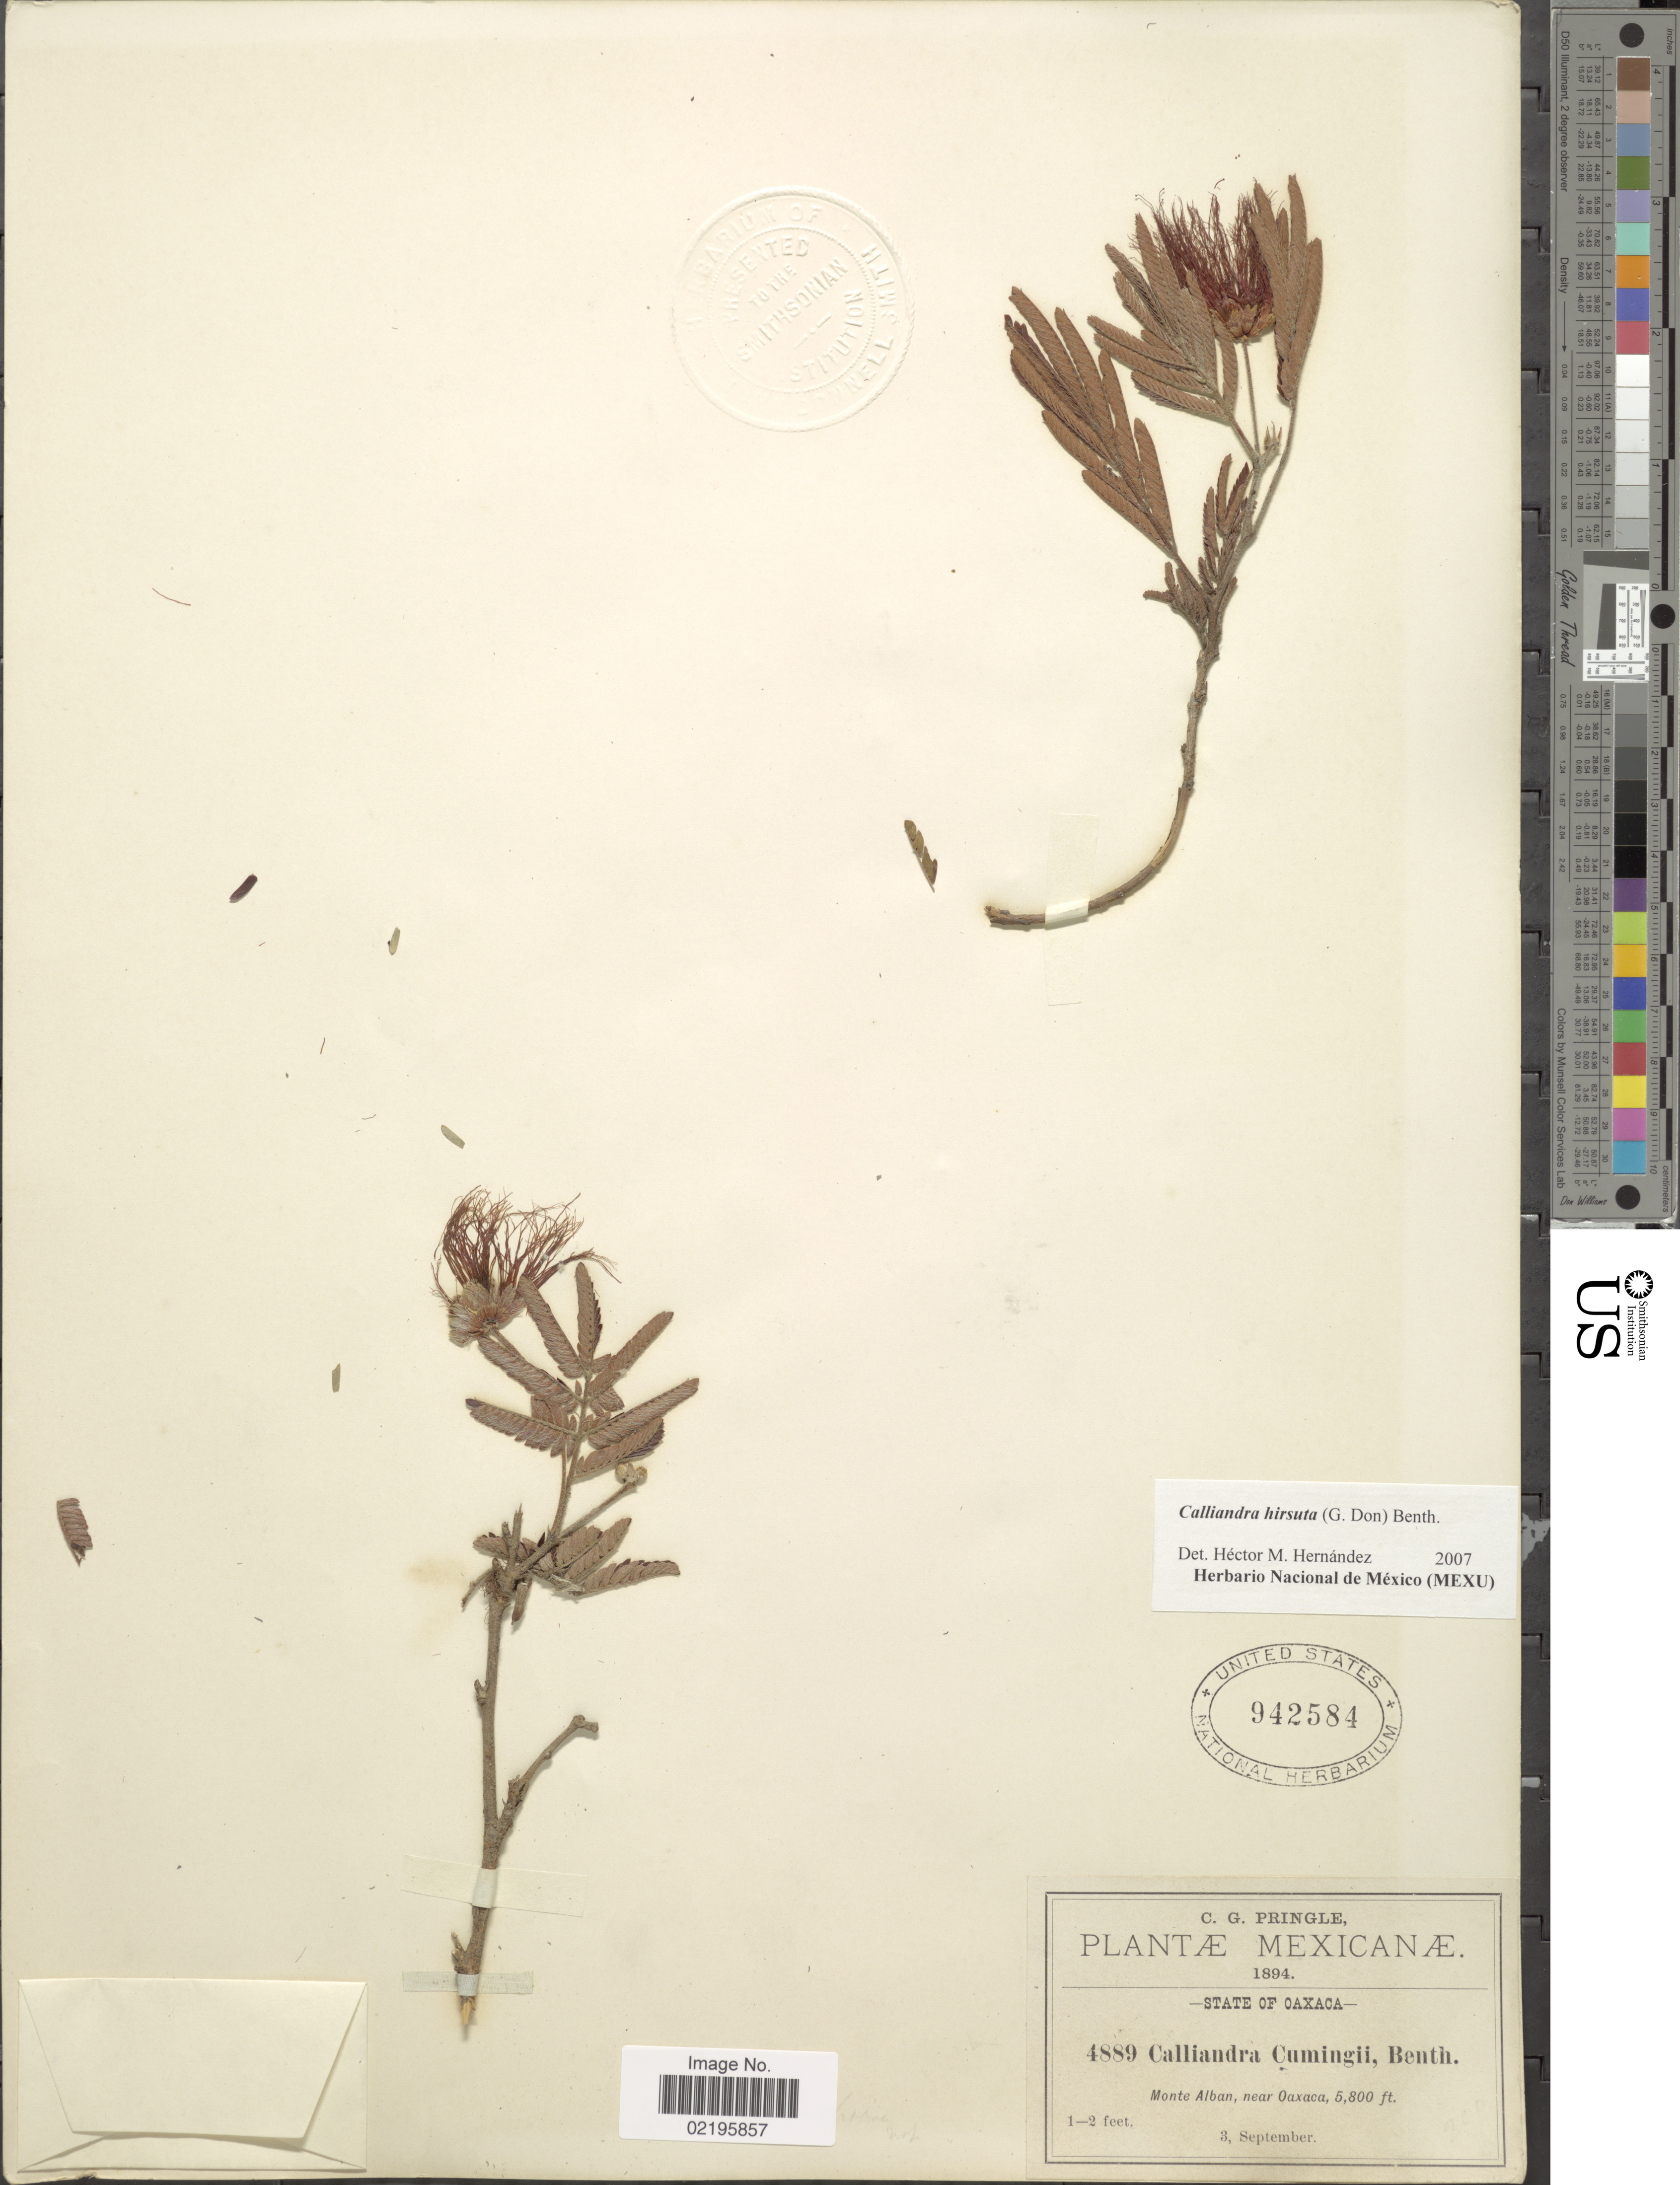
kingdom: Plantae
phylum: Tracheophyta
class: Magnoliopsida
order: Fabales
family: Fabaceae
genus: Calliandra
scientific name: Calliandra hirsuta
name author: Benth.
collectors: C. G. Pringle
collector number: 4889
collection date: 1894-09-03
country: Mexico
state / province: Oaxaca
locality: Monte Alban, near Oaxaca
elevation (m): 1768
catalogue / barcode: US 942584